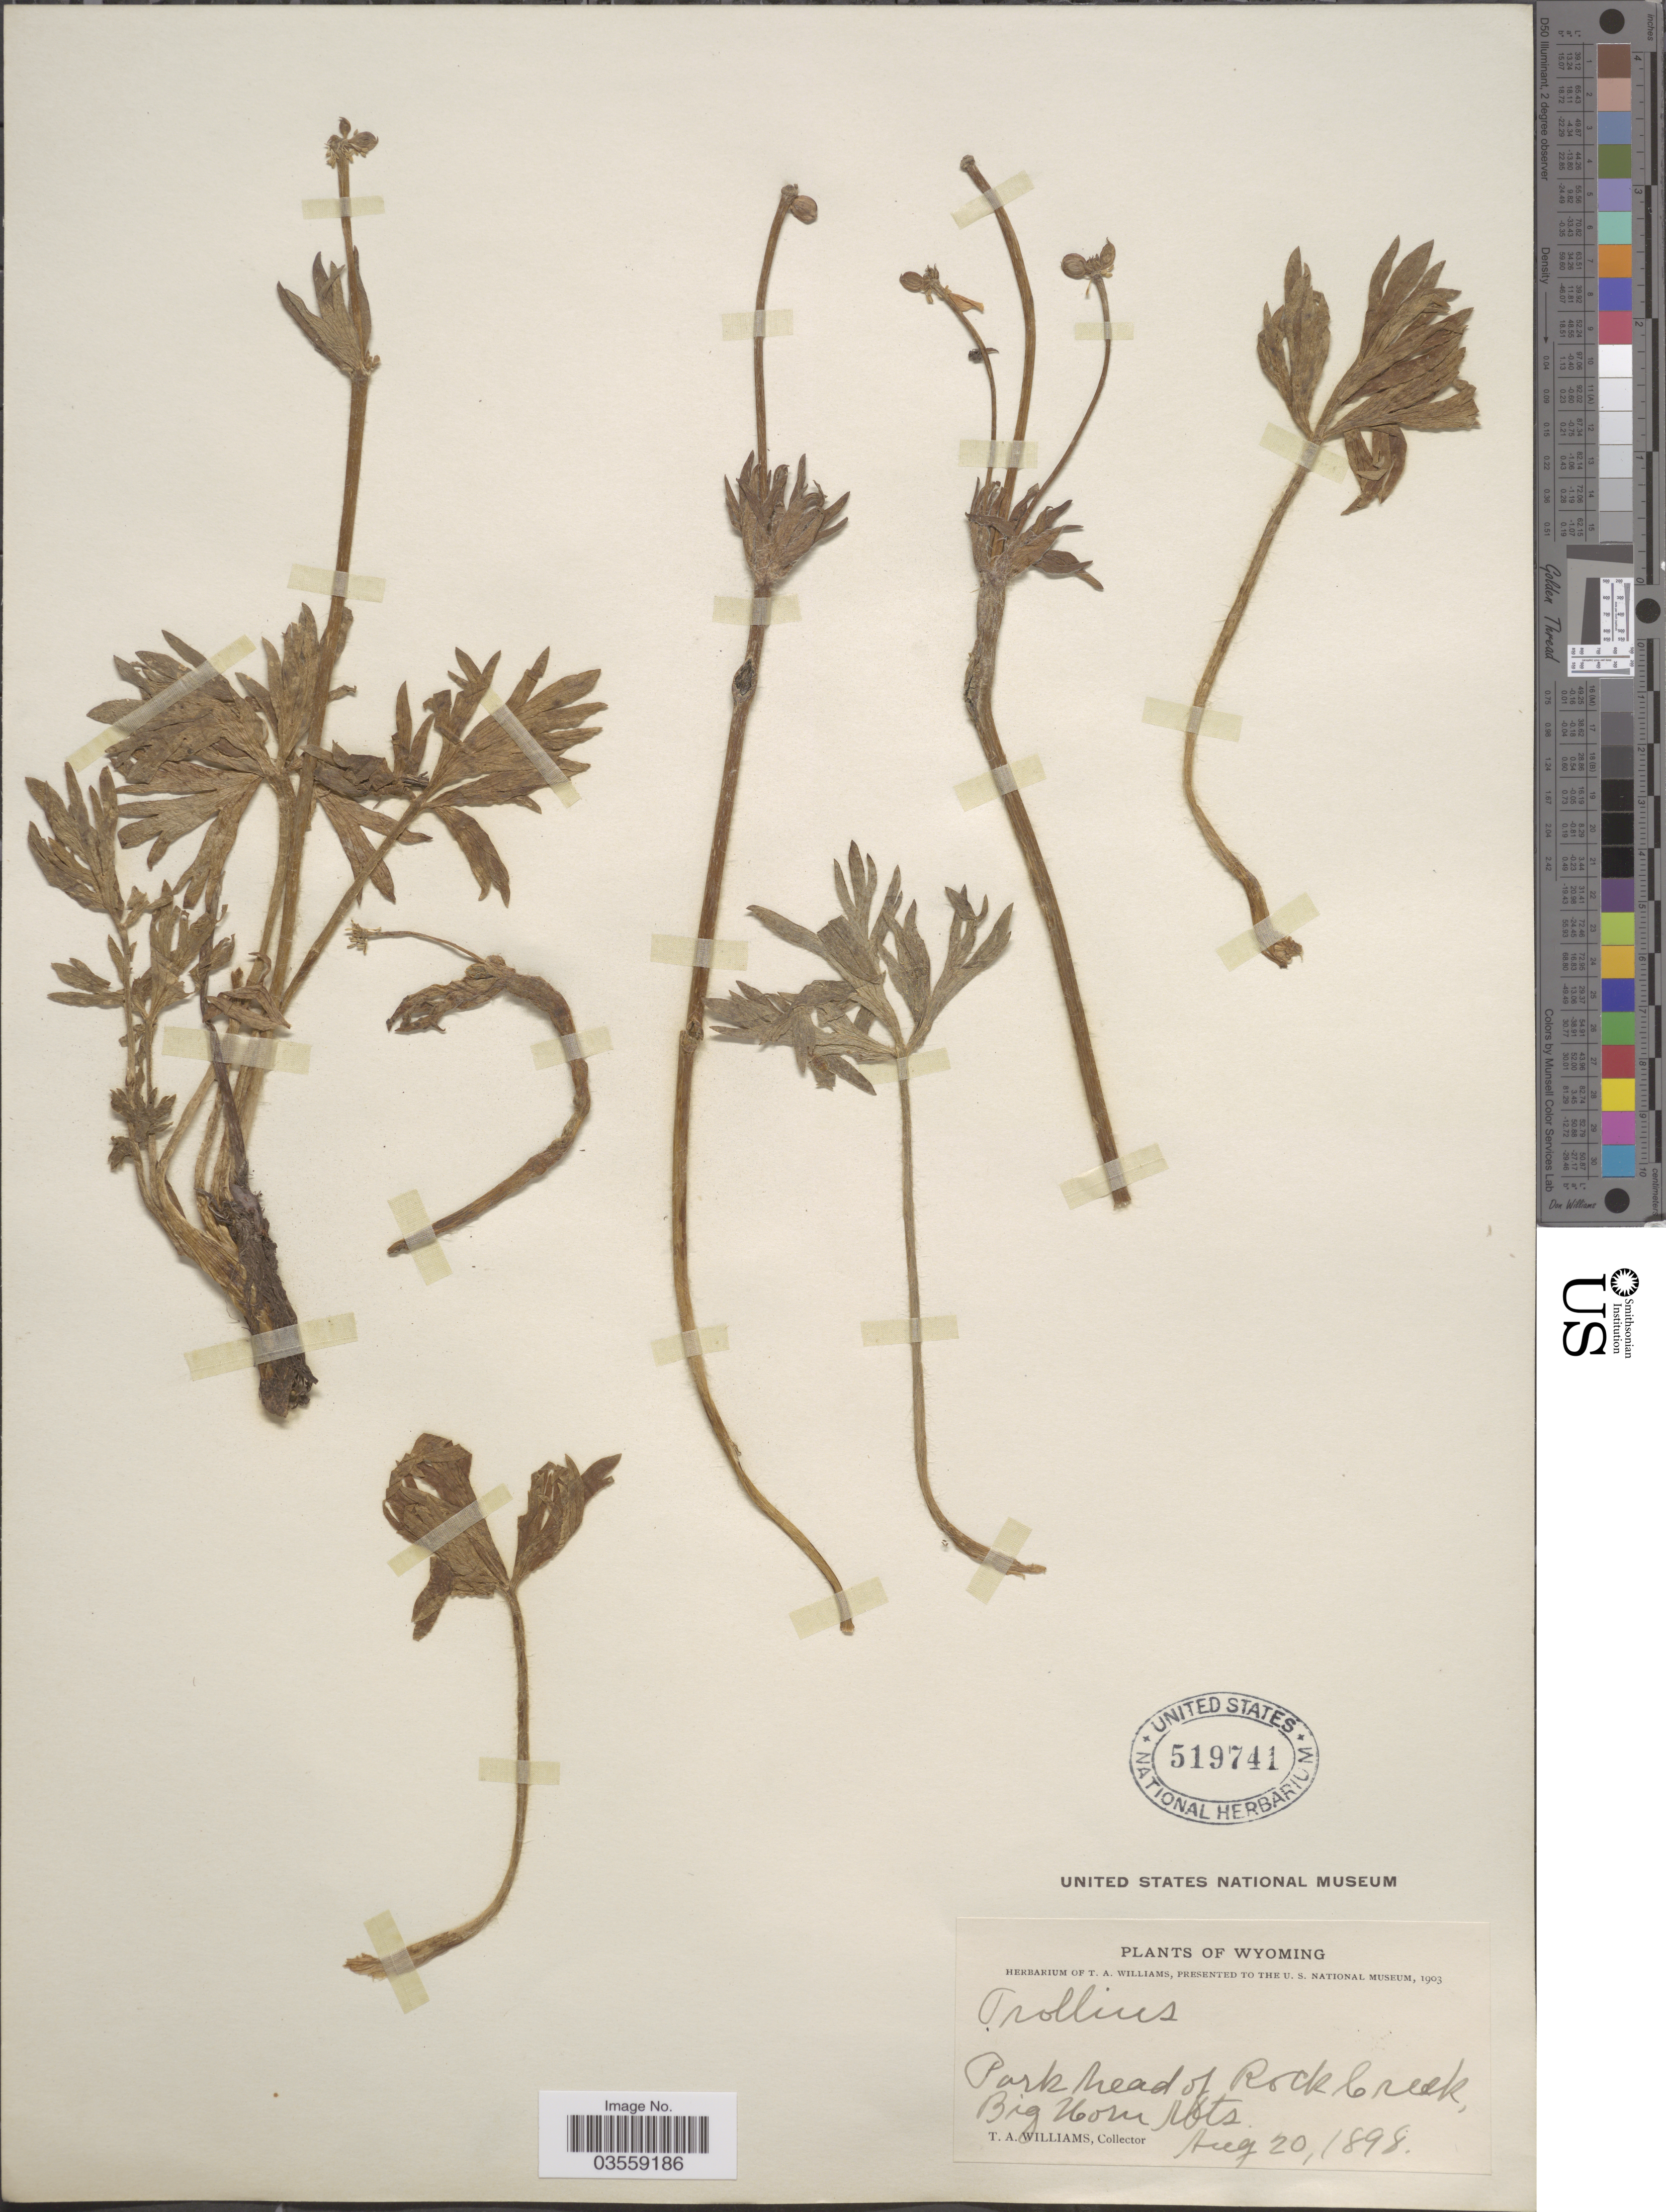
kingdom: Plantae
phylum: Tracheophyta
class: Magnoliopsida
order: Ranunculales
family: Ranunculaceae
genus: Trollius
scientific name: Trollius laxus var. albiflorus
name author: A. Gray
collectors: T. Williams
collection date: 1898-08-20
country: United States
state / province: Wyoming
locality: Park head of Rock Creek, Big Horn Mts.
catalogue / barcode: US 519741